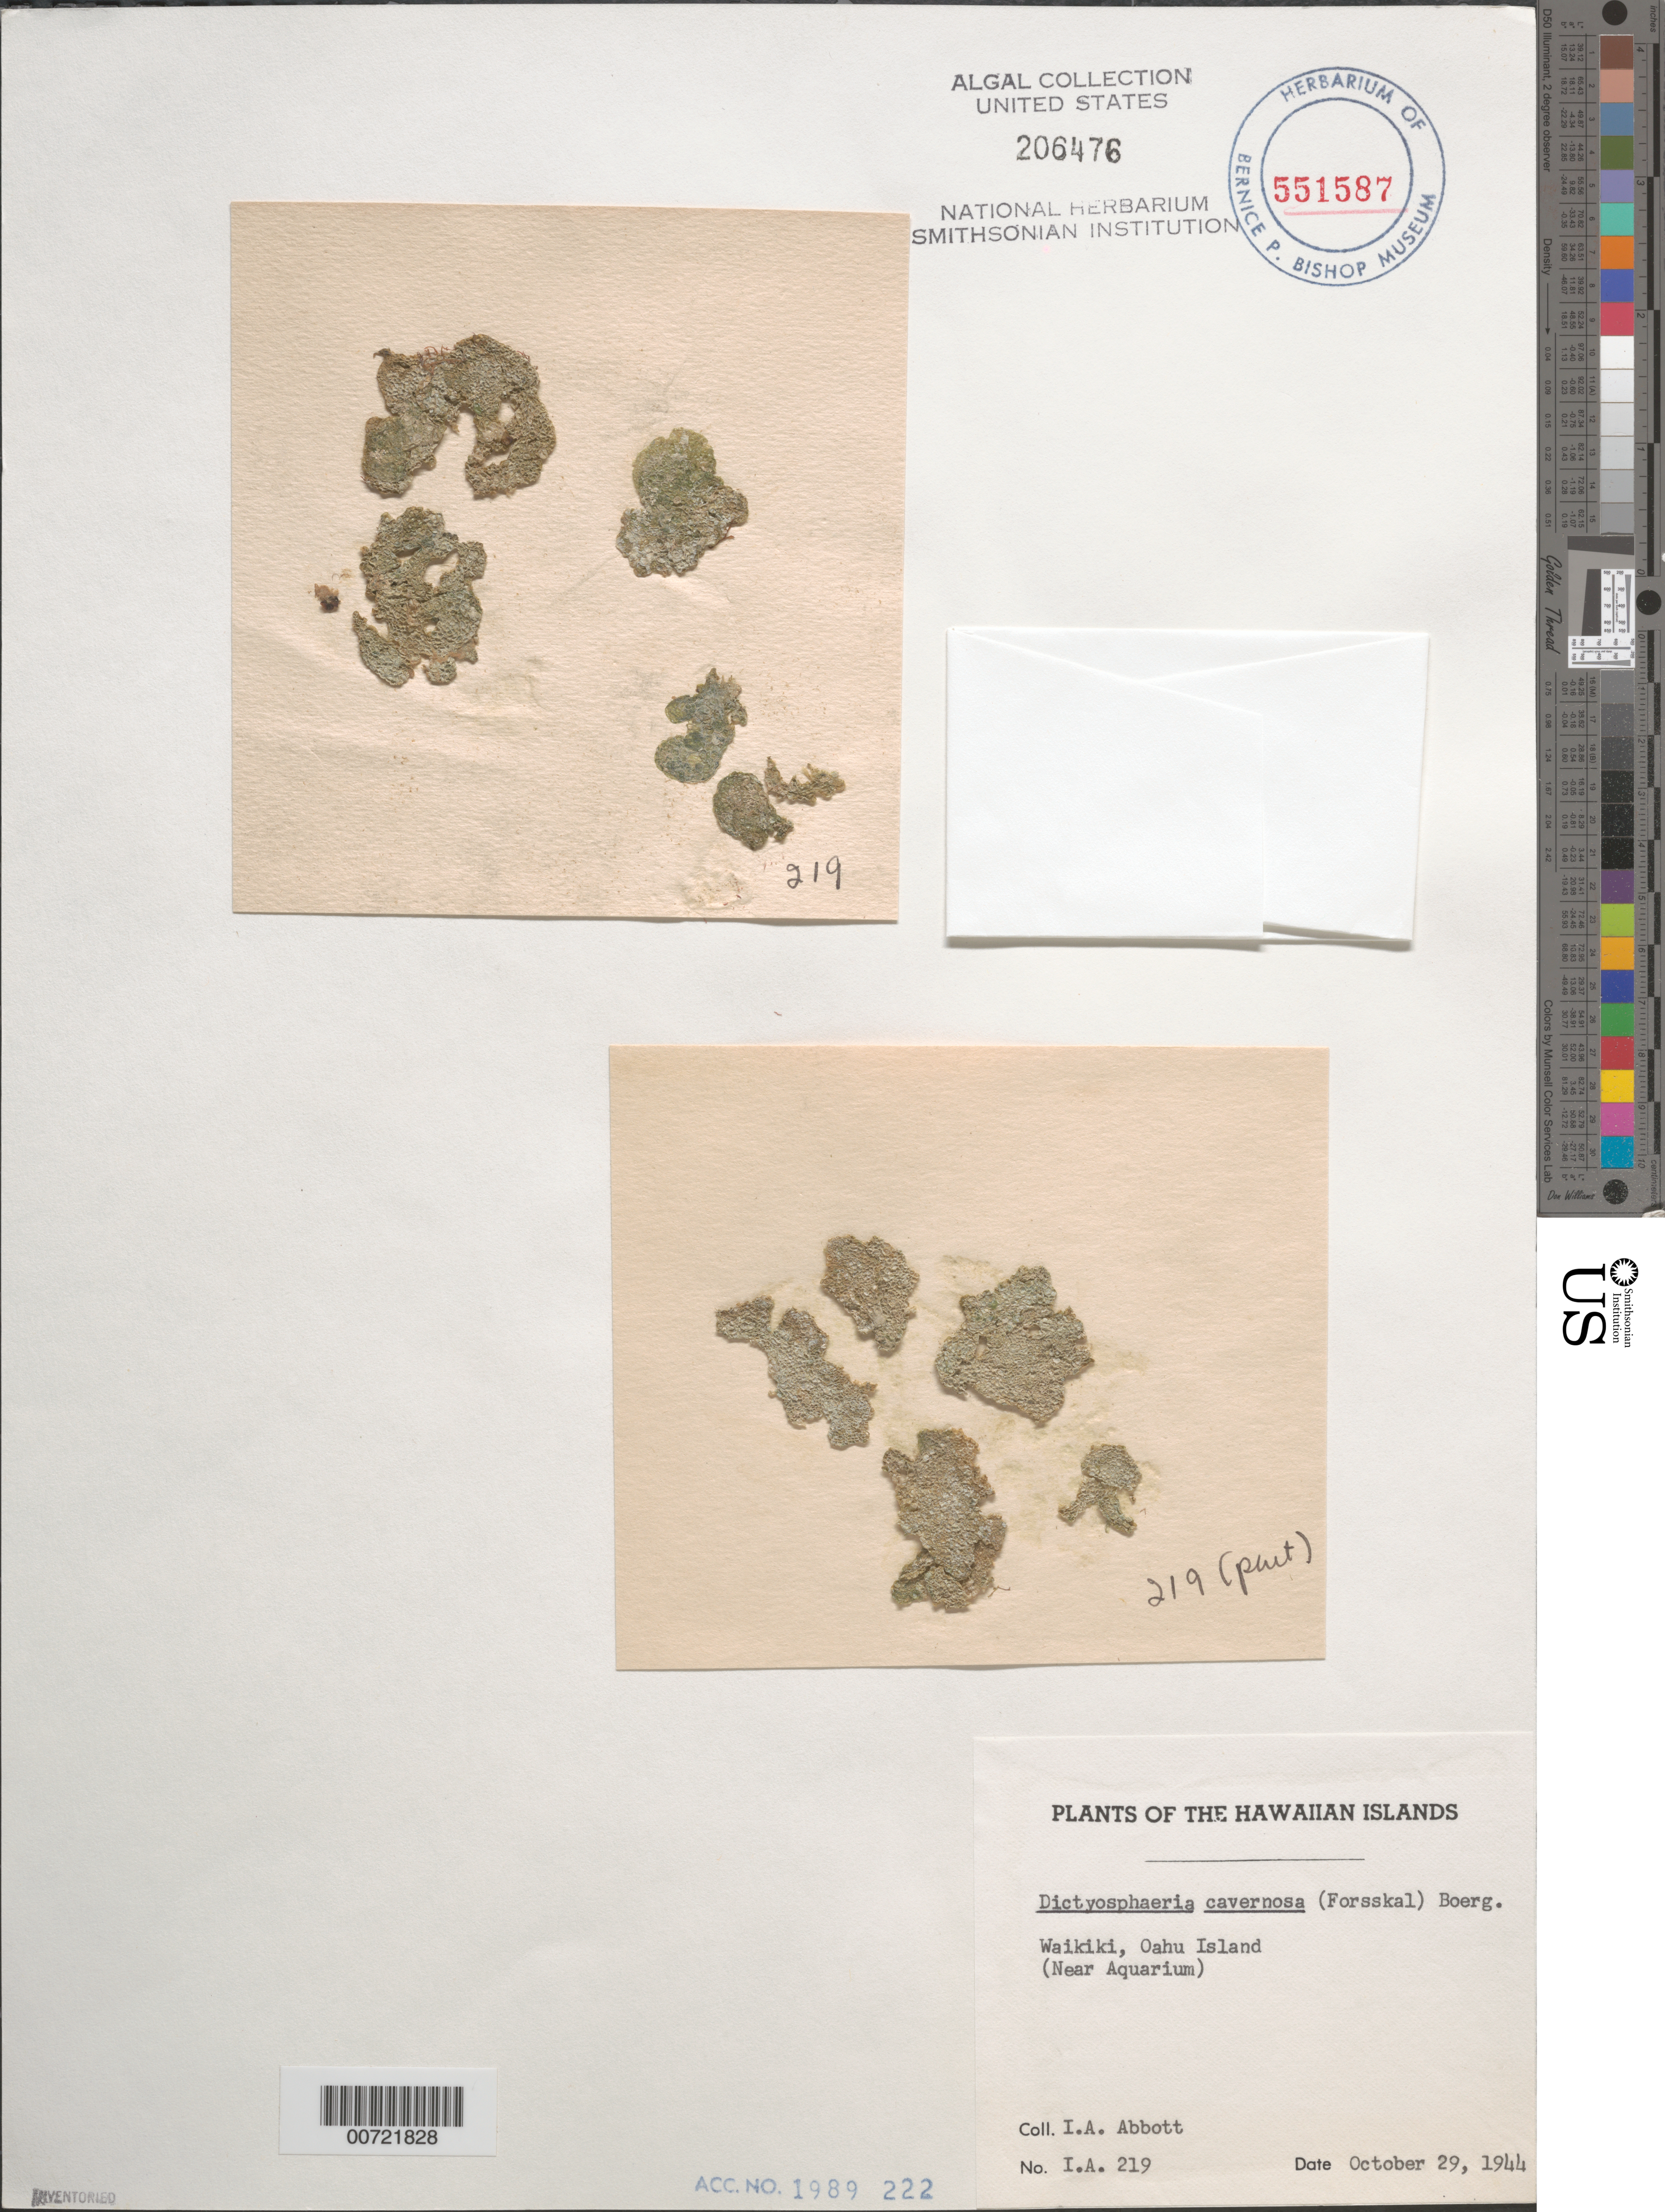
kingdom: Plantae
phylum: Chlorophyta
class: Ulvophyceae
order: Siphonocladales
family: Siphonocladaceae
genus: Dictyosphaeria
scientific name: Dictyosphaeria cavernosa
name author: (Forssk.) Børgesen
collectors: I. A. Abbott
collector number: IAA 219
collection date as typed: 29 Oct 1944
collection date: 1944-10-29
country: United States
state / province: Hawaii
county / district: Honolulu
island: Oahu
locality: Waikiki near Aquarium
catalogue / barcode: US 206476